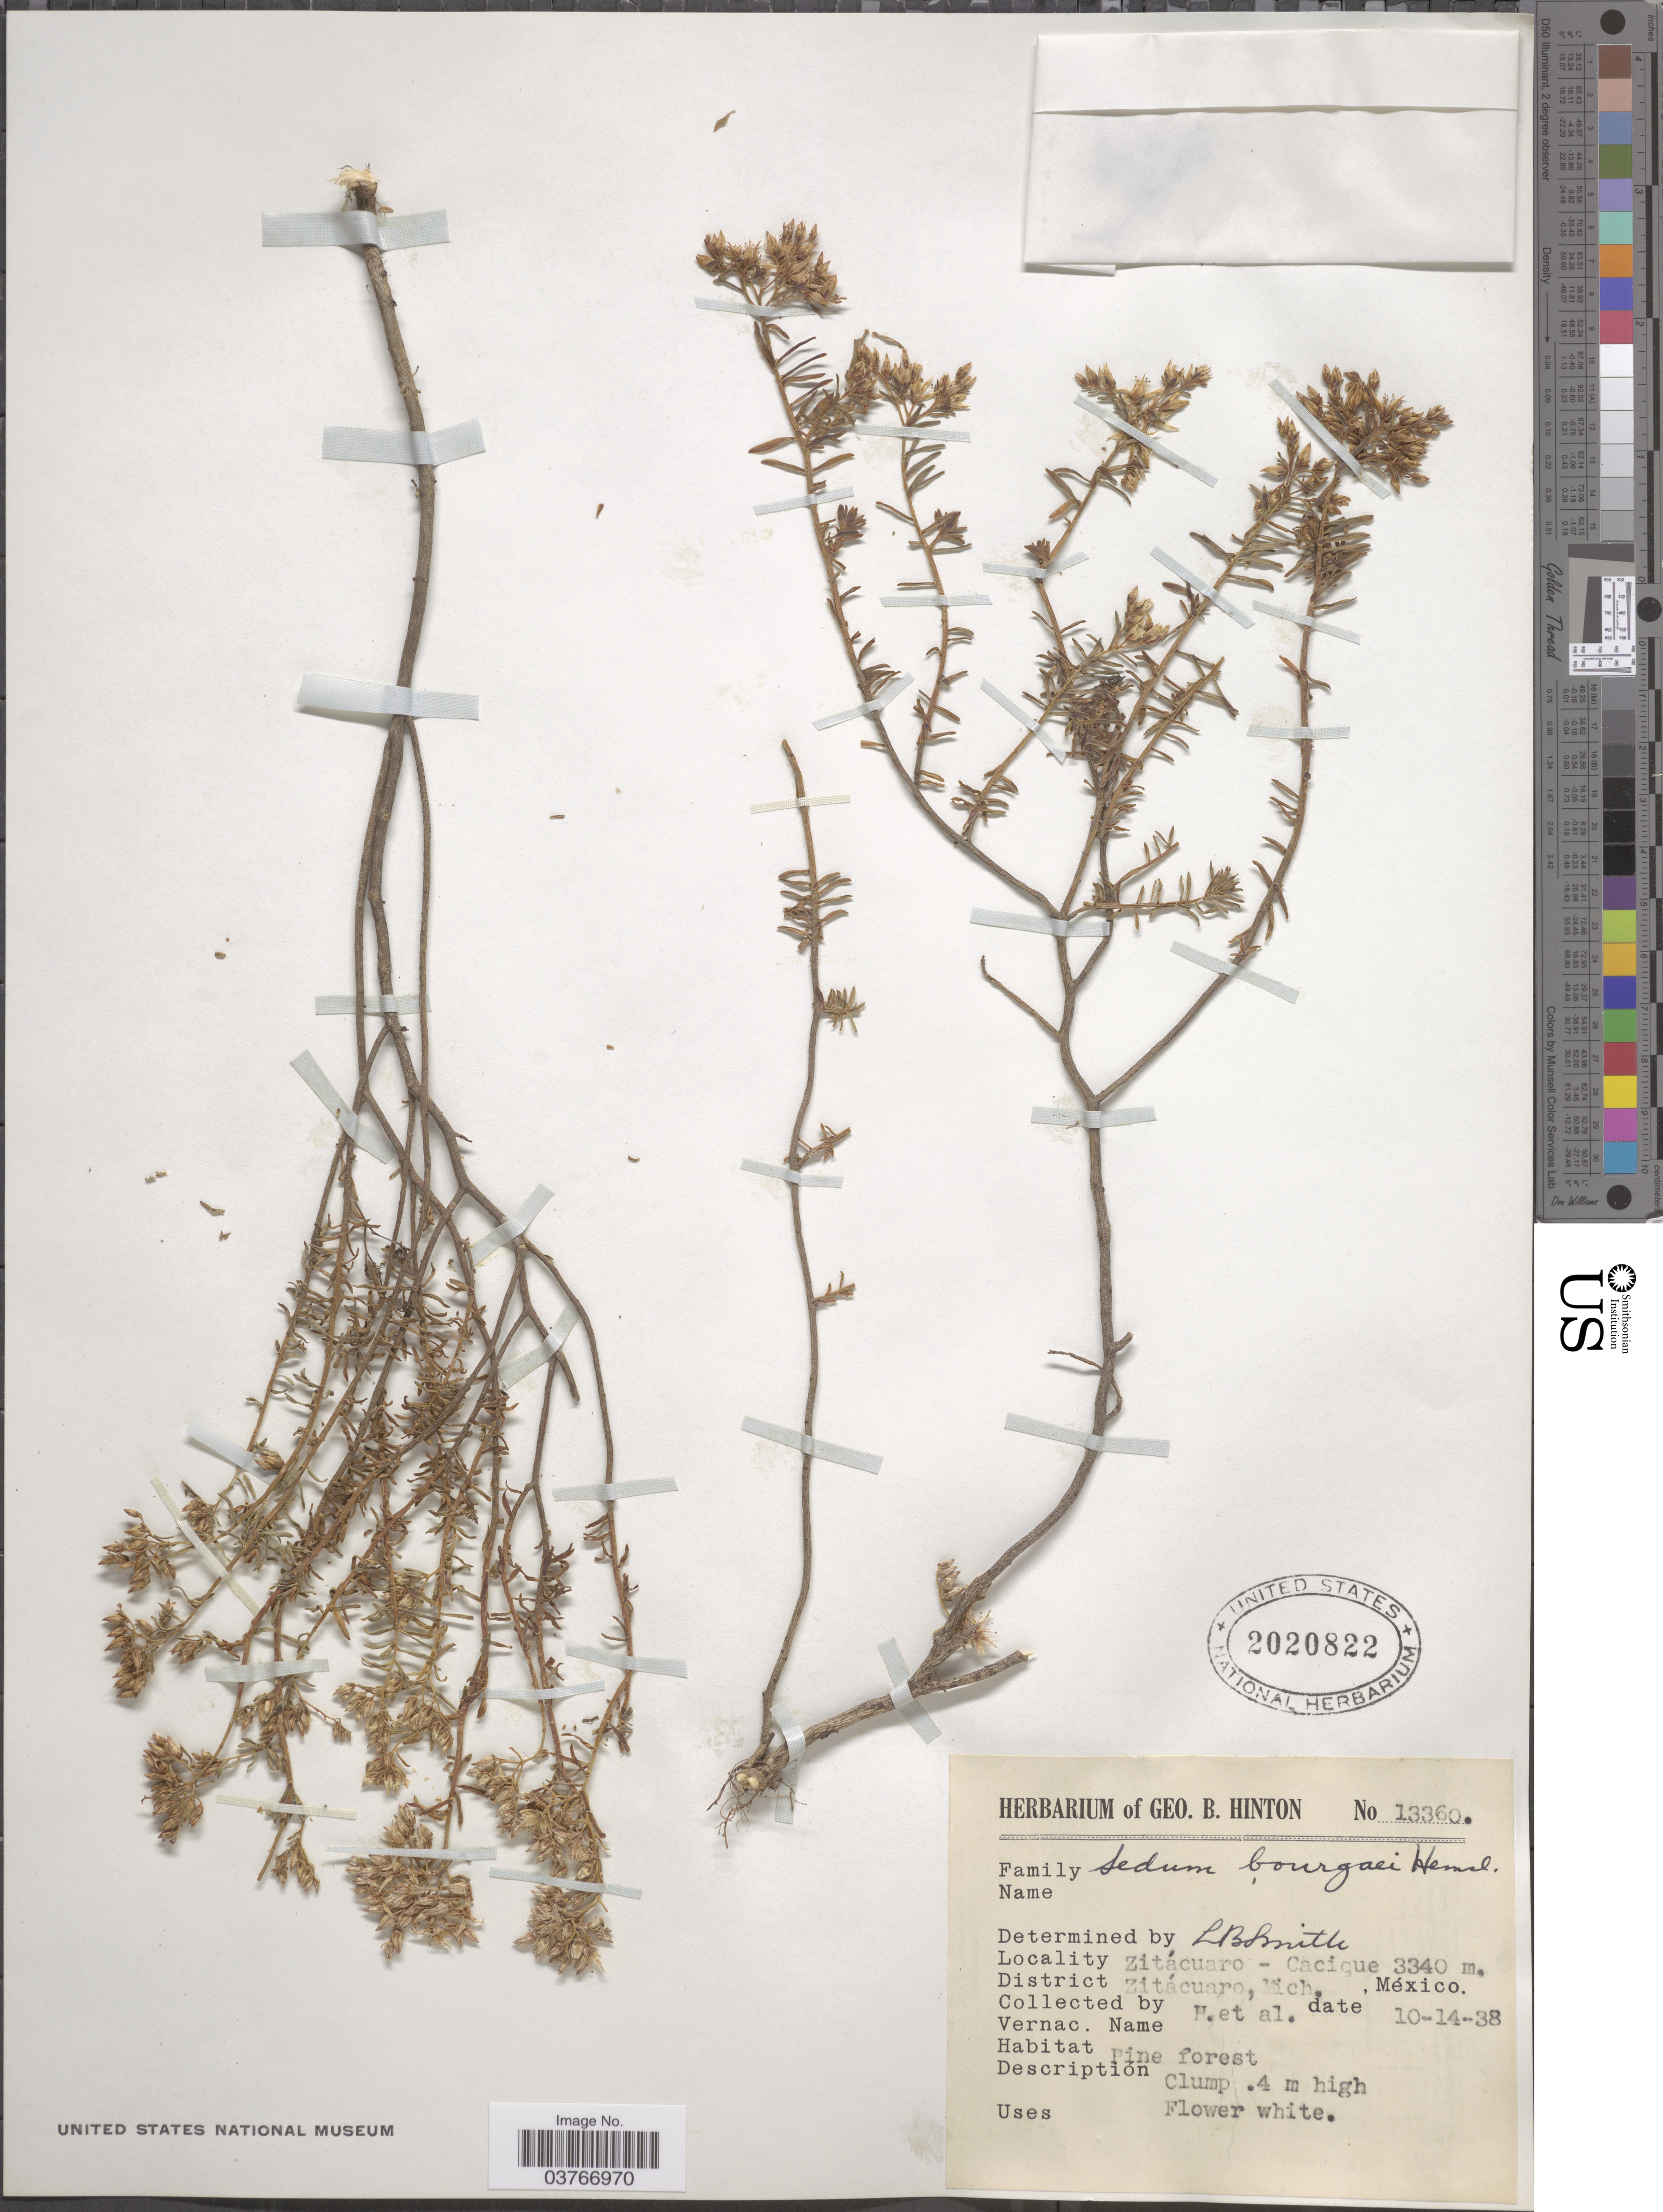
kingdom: Plantae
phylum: Tracheophyta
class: Magnoliopsida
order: Saxifragales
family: Crassulaceae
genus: Sedum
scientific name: Sedum bourgaei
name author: Hemsl.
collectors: G. B. Hinton & et al.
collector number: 13360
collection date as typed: Transcribed d/m/y: 14/10/38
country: Mexico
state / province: Michoacán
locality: Zitácuaro- Cacique, District Zitácuaro.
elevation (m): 3340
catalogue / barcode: US 2020822